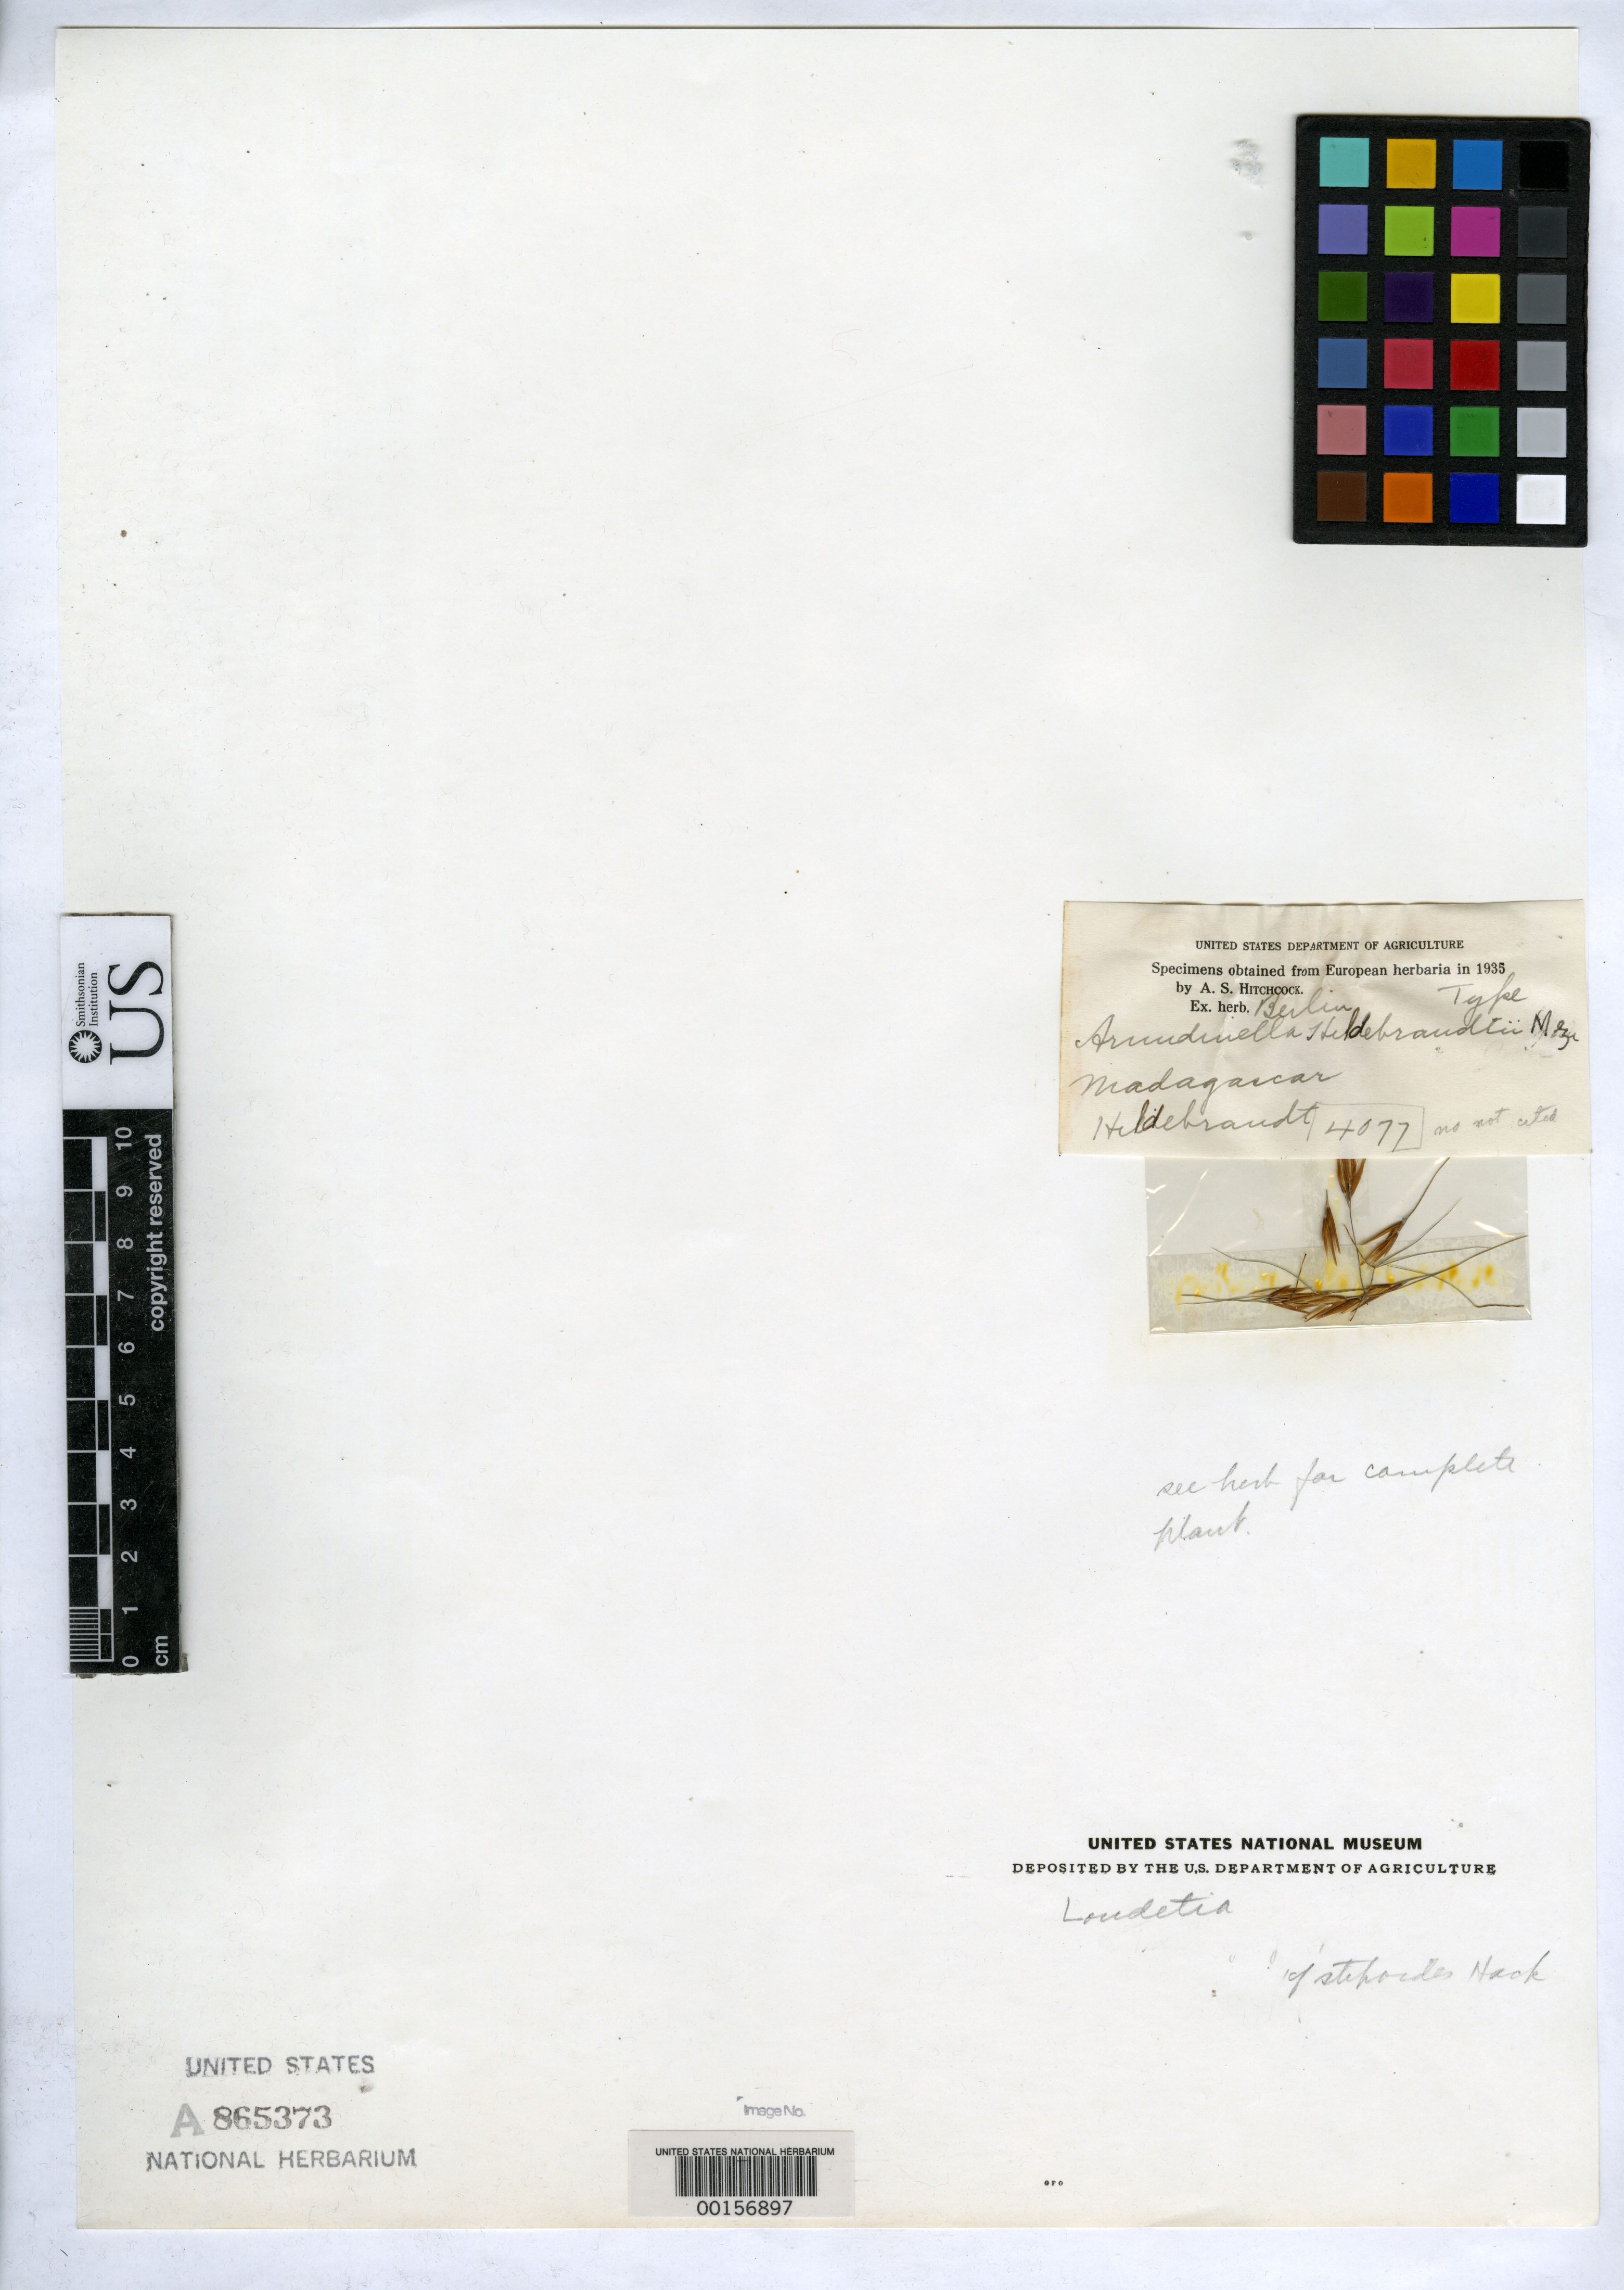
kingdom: Plantae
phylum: Tracheophyta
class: Liliopsida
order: Poales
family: Poaceae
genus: Arundinella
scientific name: Arundinella hildebrandtii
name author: Mez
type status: Type Fragment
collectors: J. Hildebrandt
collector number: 4077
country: Madagascar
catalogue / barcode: US 865373A